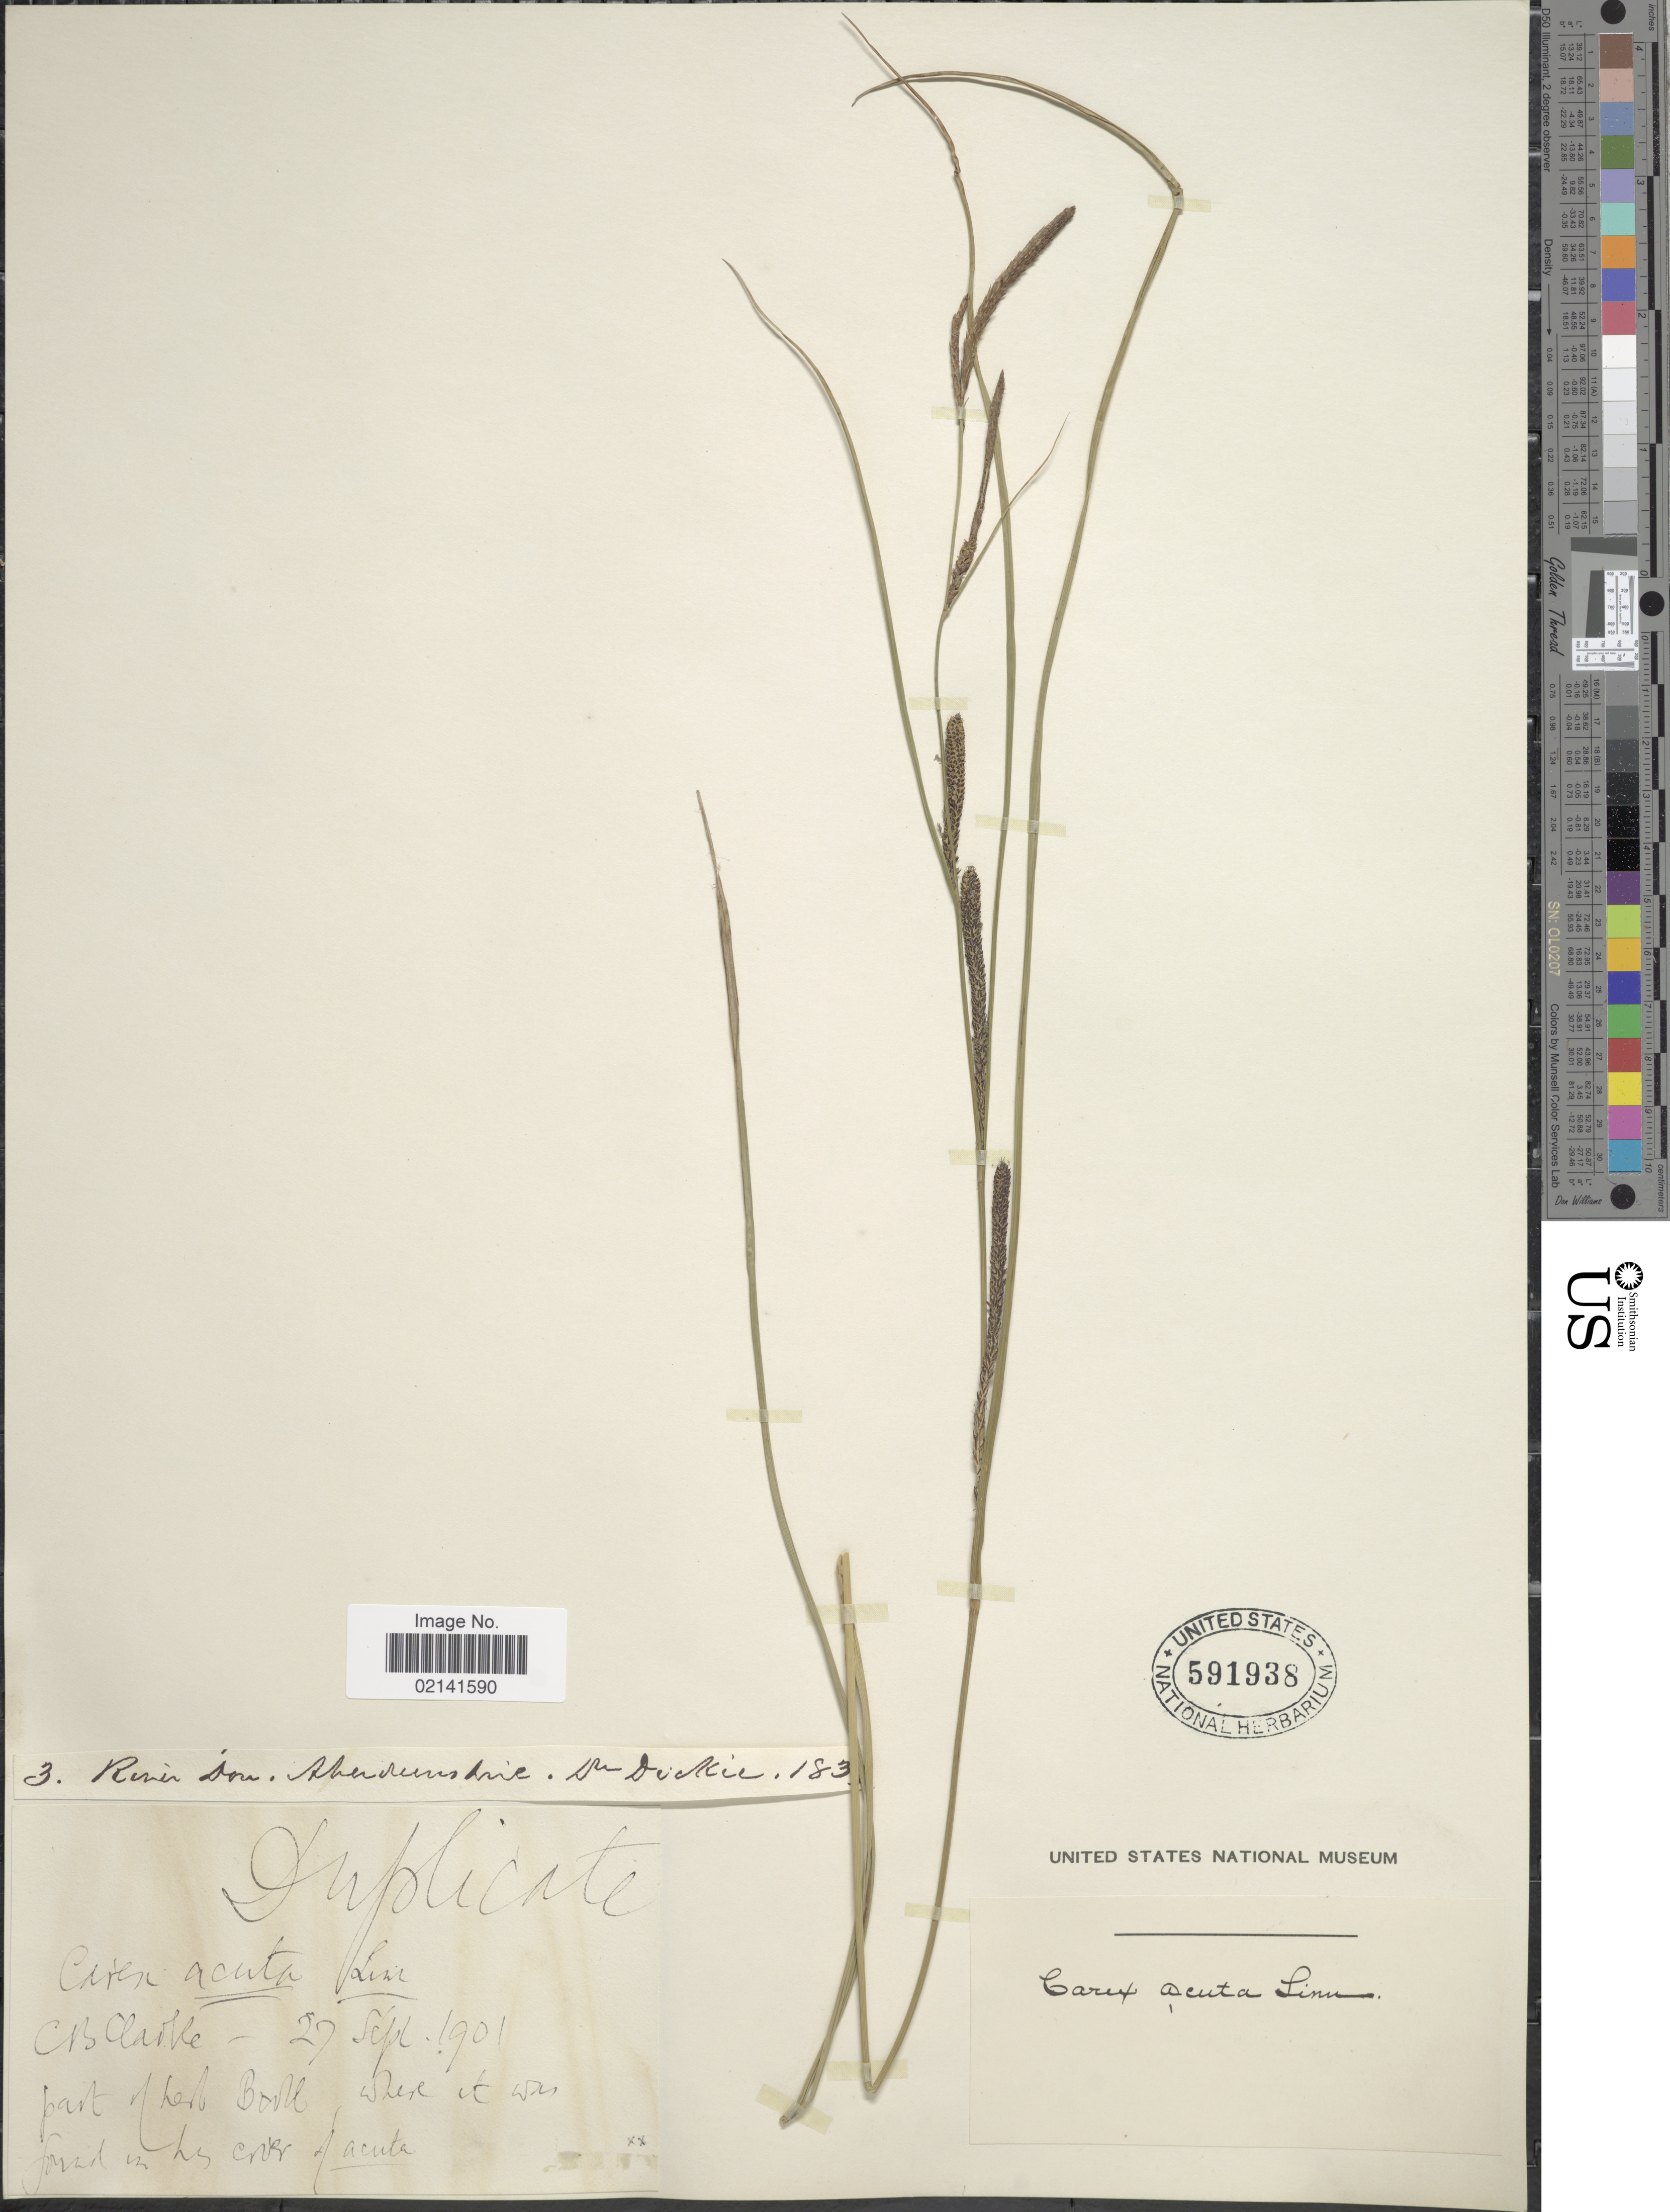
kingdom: Plantae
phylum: Tracheophyta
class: Liliopsida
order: Poales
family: Cyperaceae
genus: Carex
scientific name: Carex acuta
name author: L.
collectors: Dickie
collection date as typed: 27 Sep 1901 is date of determination by C.B. Clark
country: United Kingdom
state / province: Scotland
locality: River Don, Aberdeenshire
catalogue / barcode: US 591938